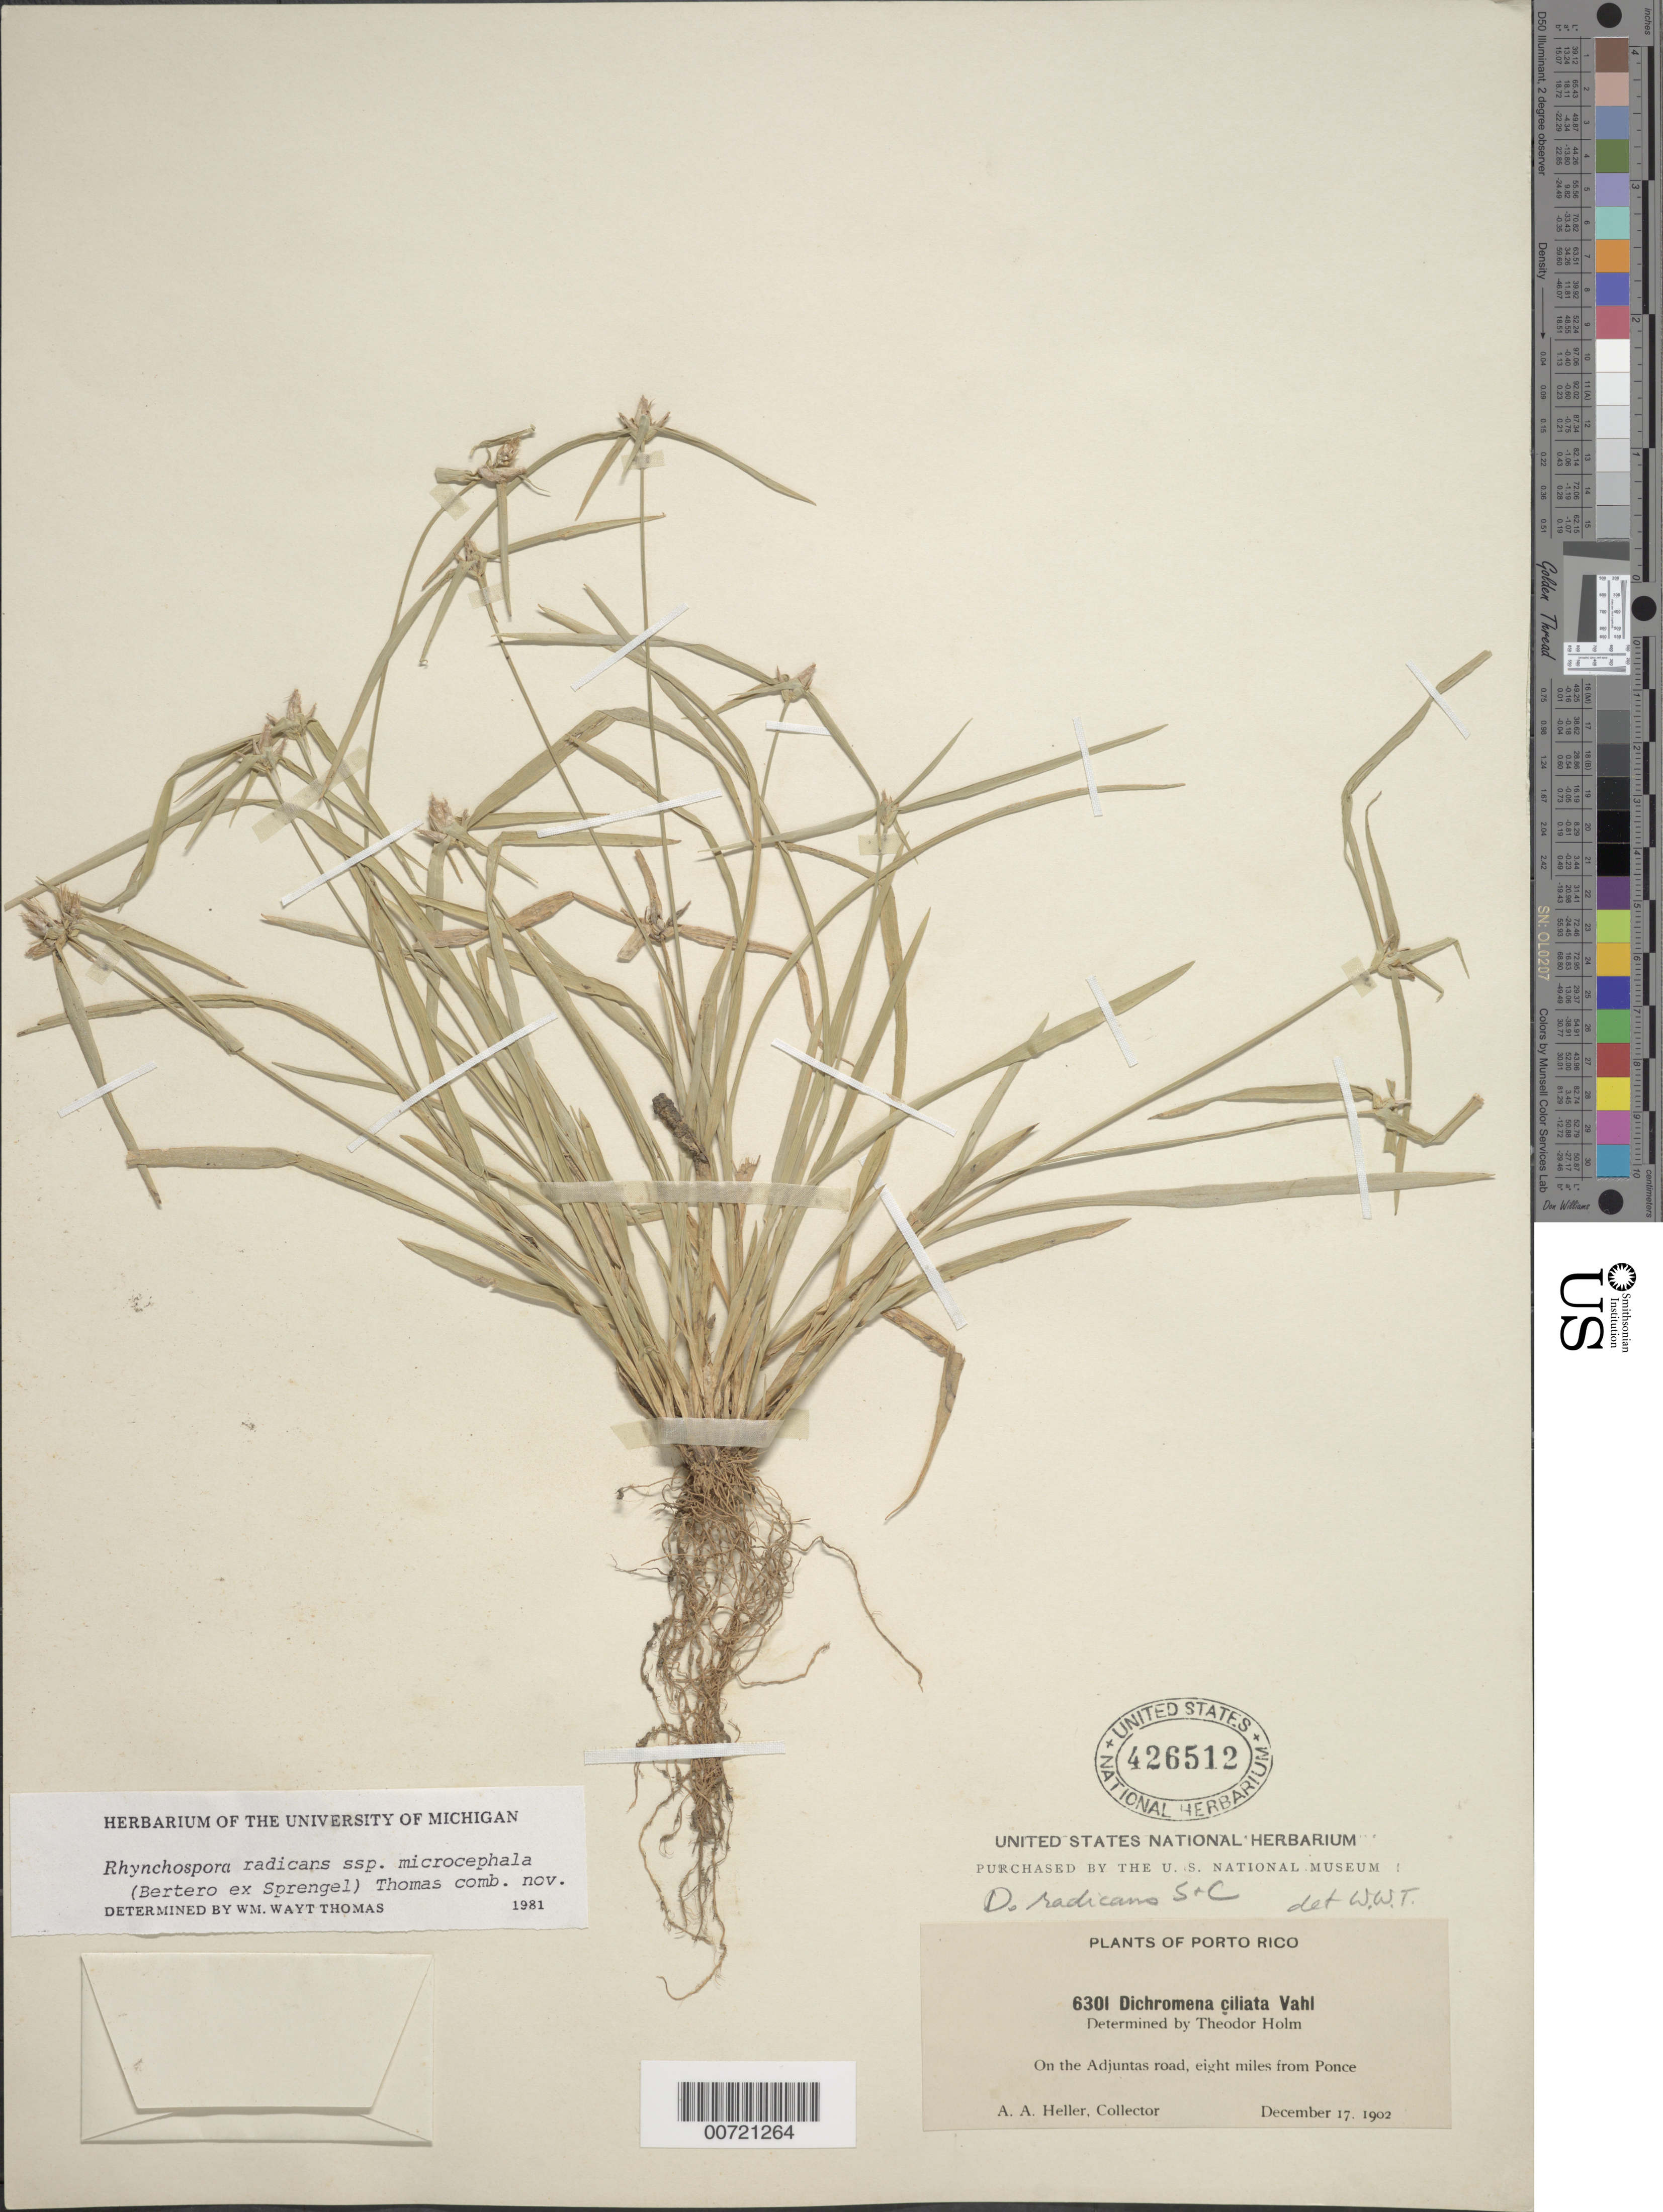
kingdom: Plantae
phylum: Tracheophyta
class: Liliopsida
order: Poales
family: Cyperaceae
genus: Rhynchospora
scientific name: Rhynchospora radicans subsp. microcephala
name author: (Bertero ex Spreng.) W.W. Thomas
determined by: Thomas, W. W.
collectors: A. A. Heller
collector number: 6301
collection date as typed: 17 Dec 1902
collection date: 1902-12-17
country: Puerto Rico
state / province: Ponce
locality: On the Adjuntas Road, 8 mi. from Ponce.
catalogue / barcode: US 426512